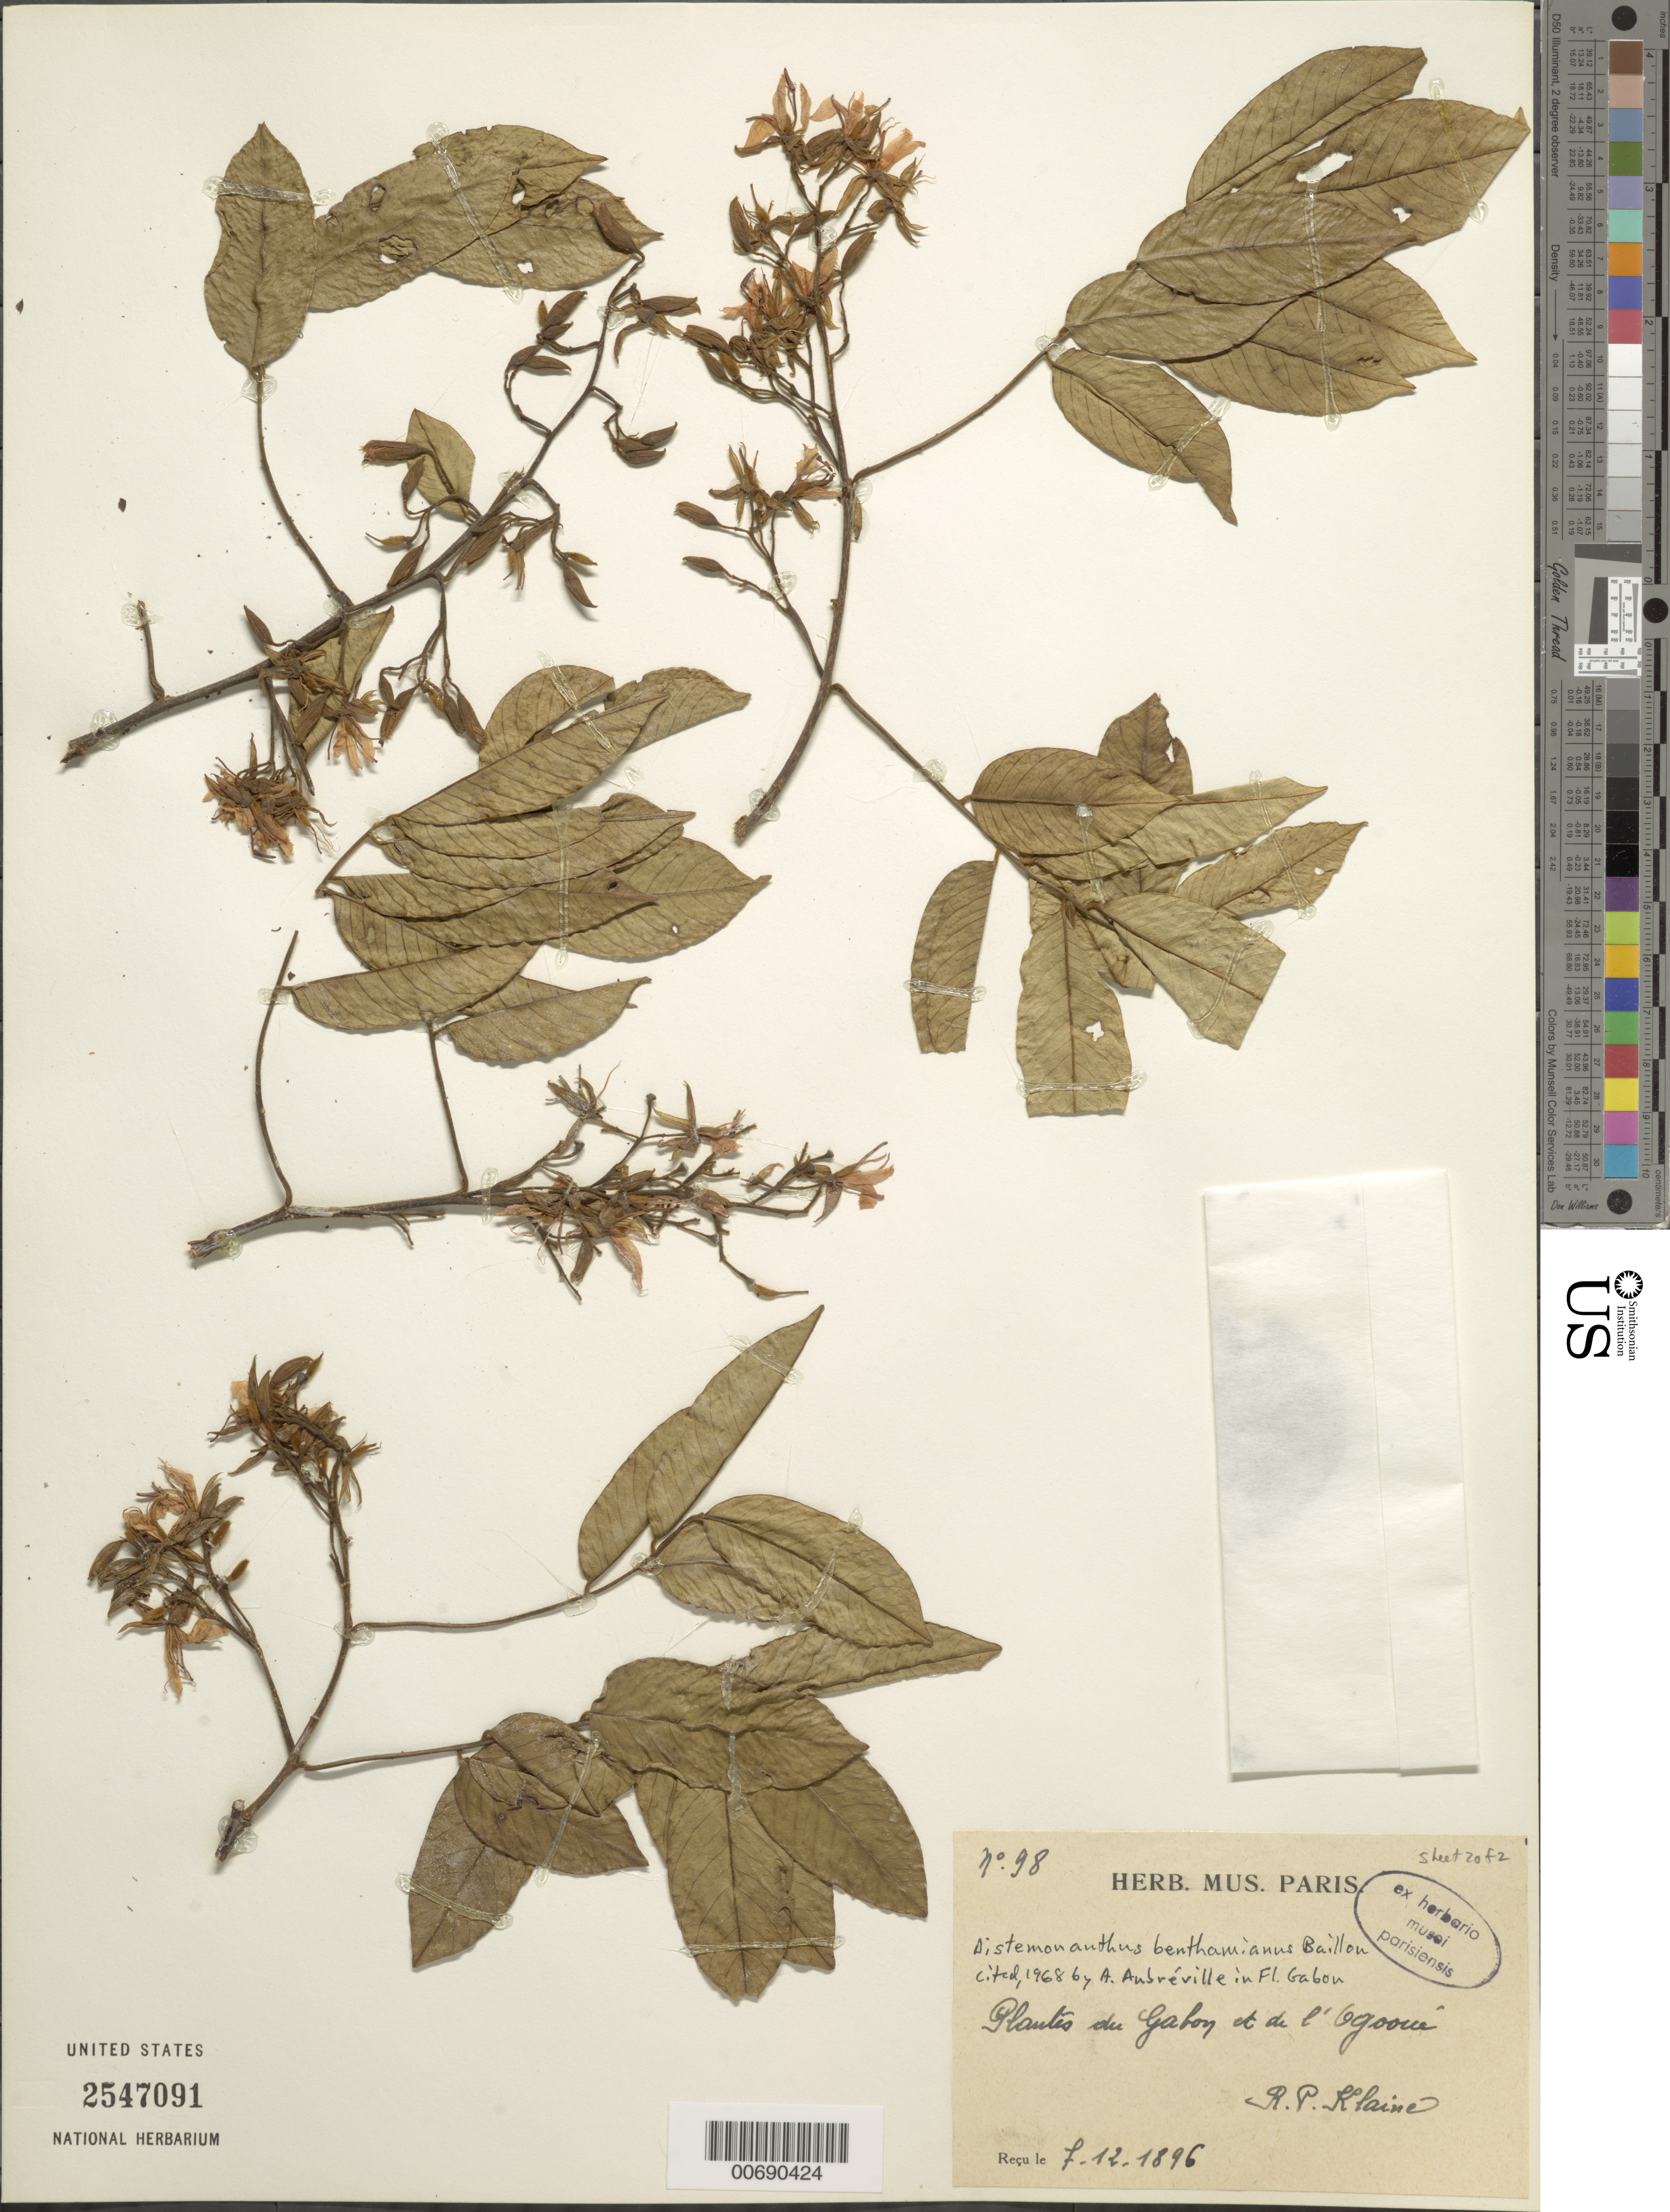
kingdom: Plantae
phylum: Tracheophyta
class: Magnoliopsida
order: Fabales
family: Fabaceae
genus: Distemonanthus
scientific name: Distemonanthus benthamianus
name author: Baill.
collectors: R. Klaine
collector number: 98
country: Gabon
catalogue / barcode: US 2547091